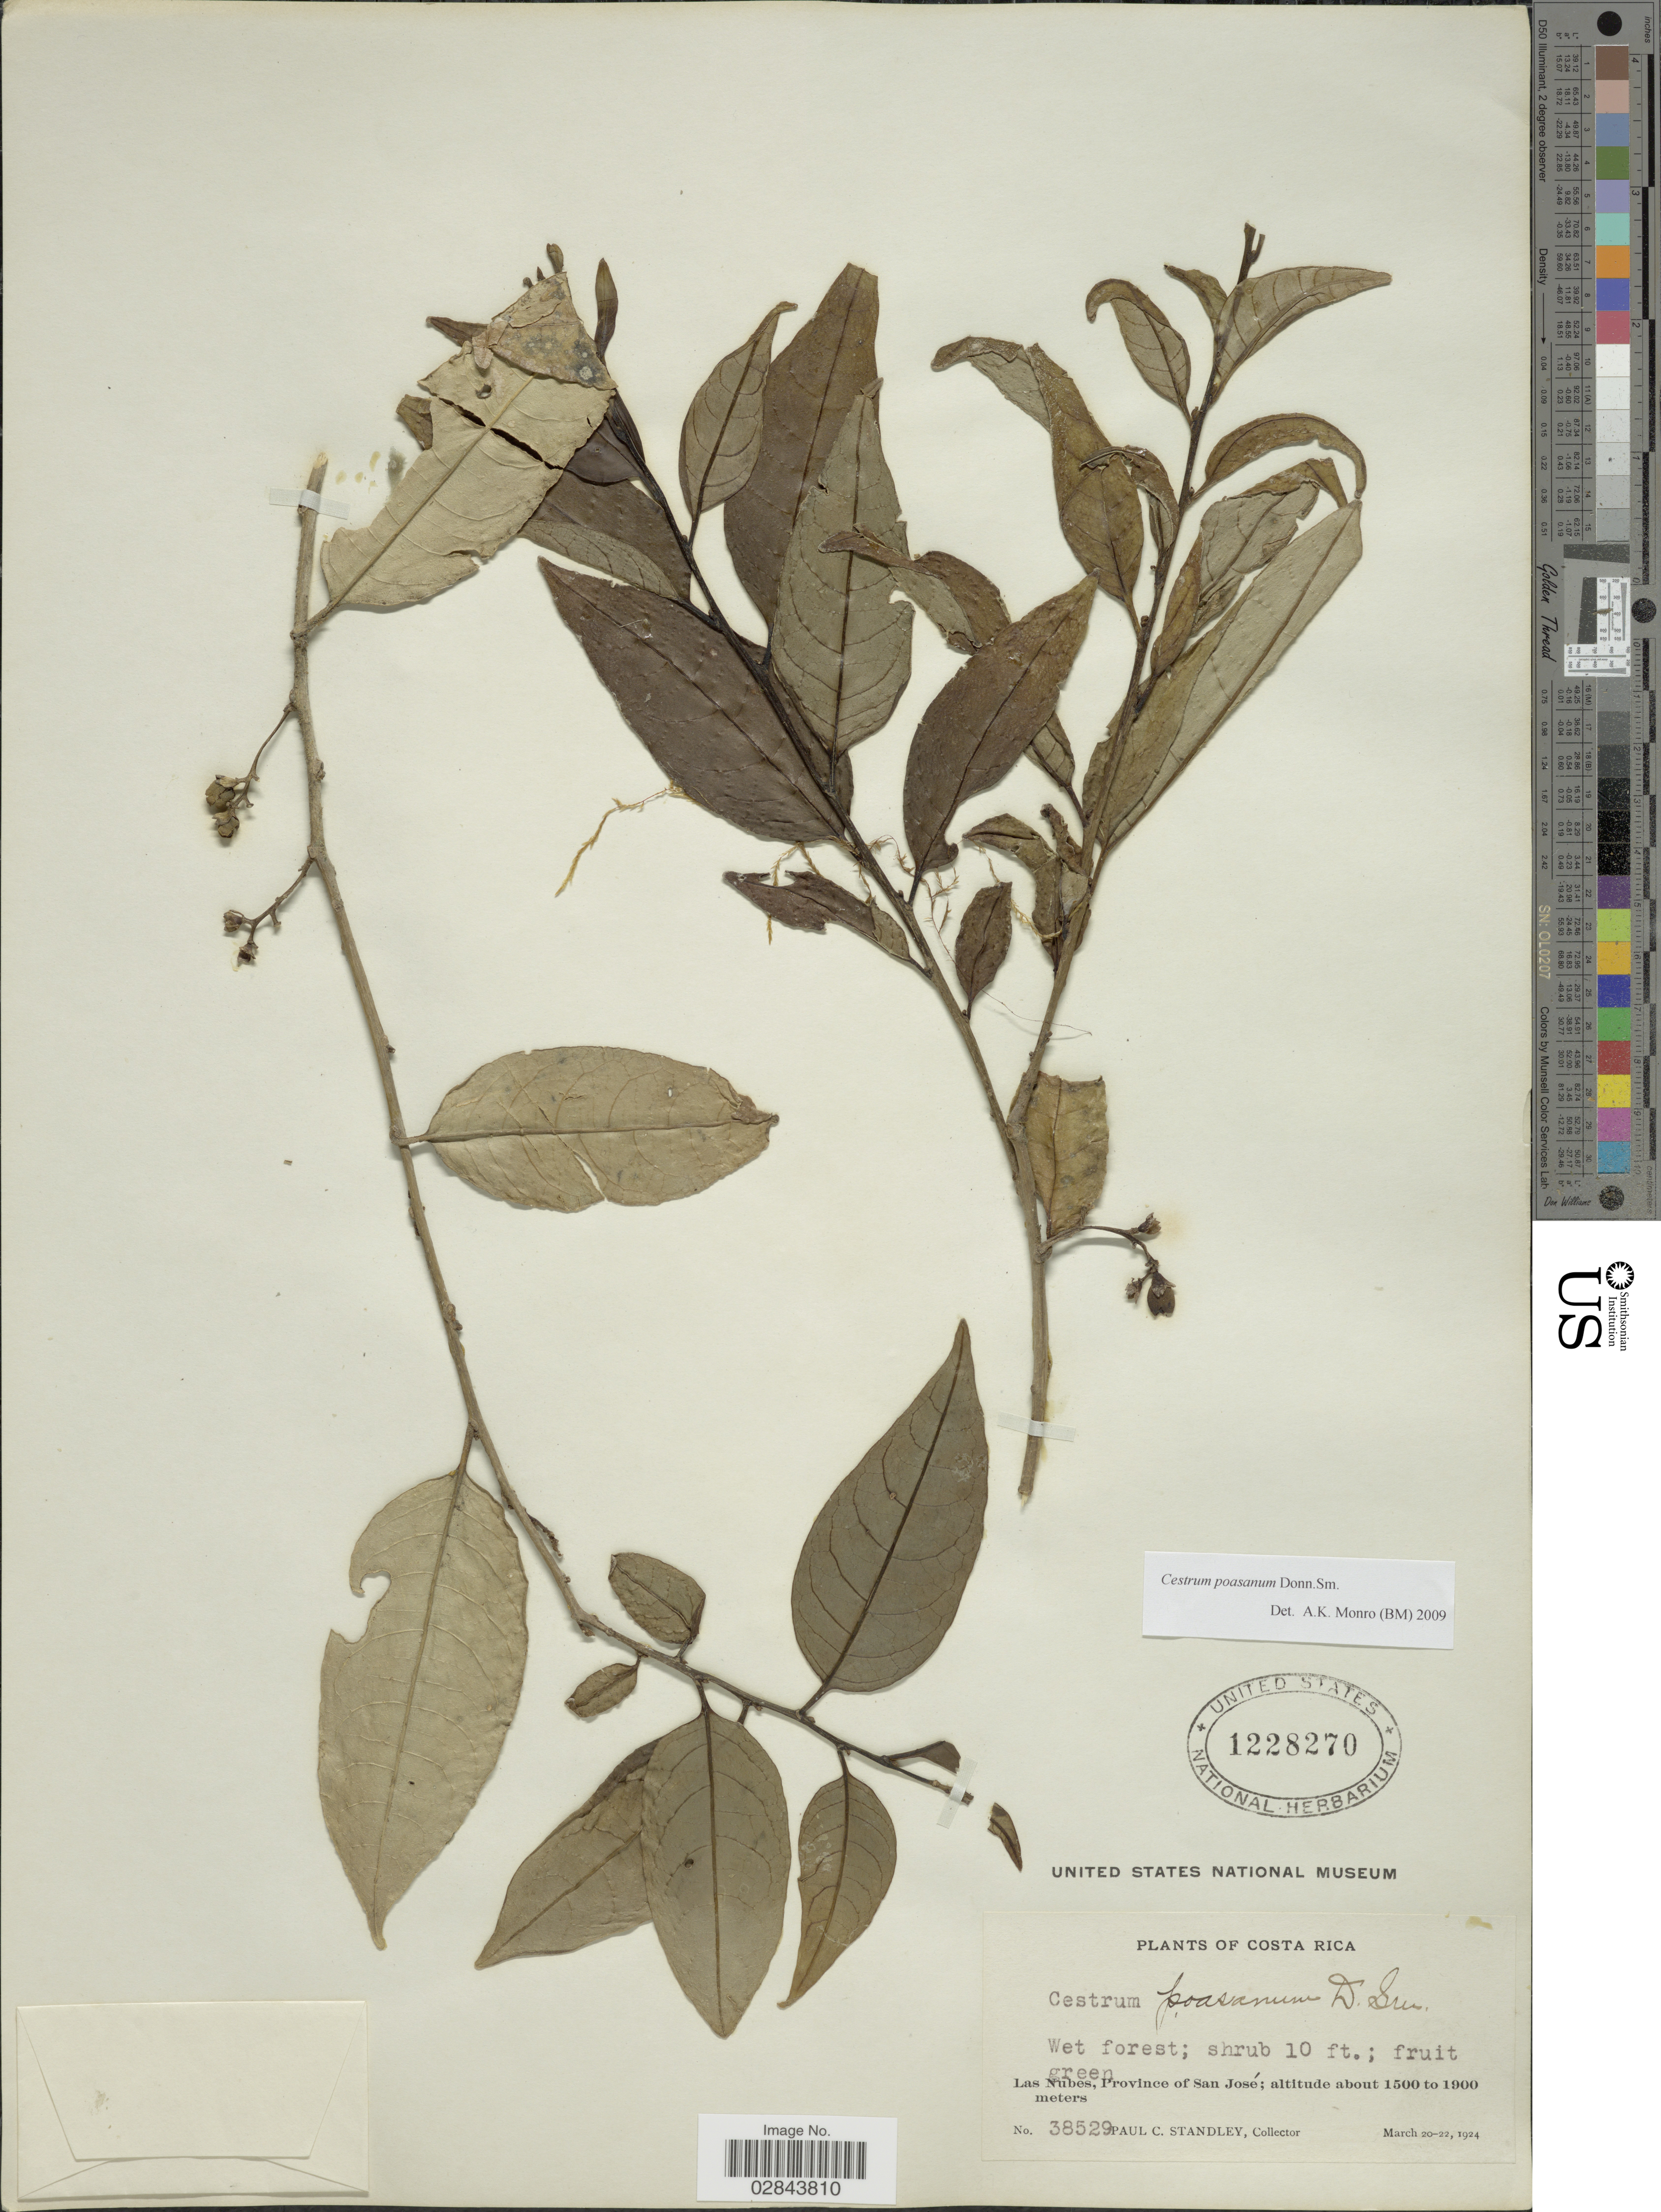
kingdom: Plantae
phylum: Tracheophyta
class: Magnoliopsida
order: Solanales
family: Solanaceae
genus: Cestrum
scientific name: Cestrum poasanum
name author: Donn. Sm.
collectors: P. C. Standley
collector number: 38529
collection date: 1924-03-20/1924-03-22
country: Costa Rica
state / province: San José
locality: Las Nubes, Province of San José.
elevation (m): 1500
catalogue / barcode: US 1228270